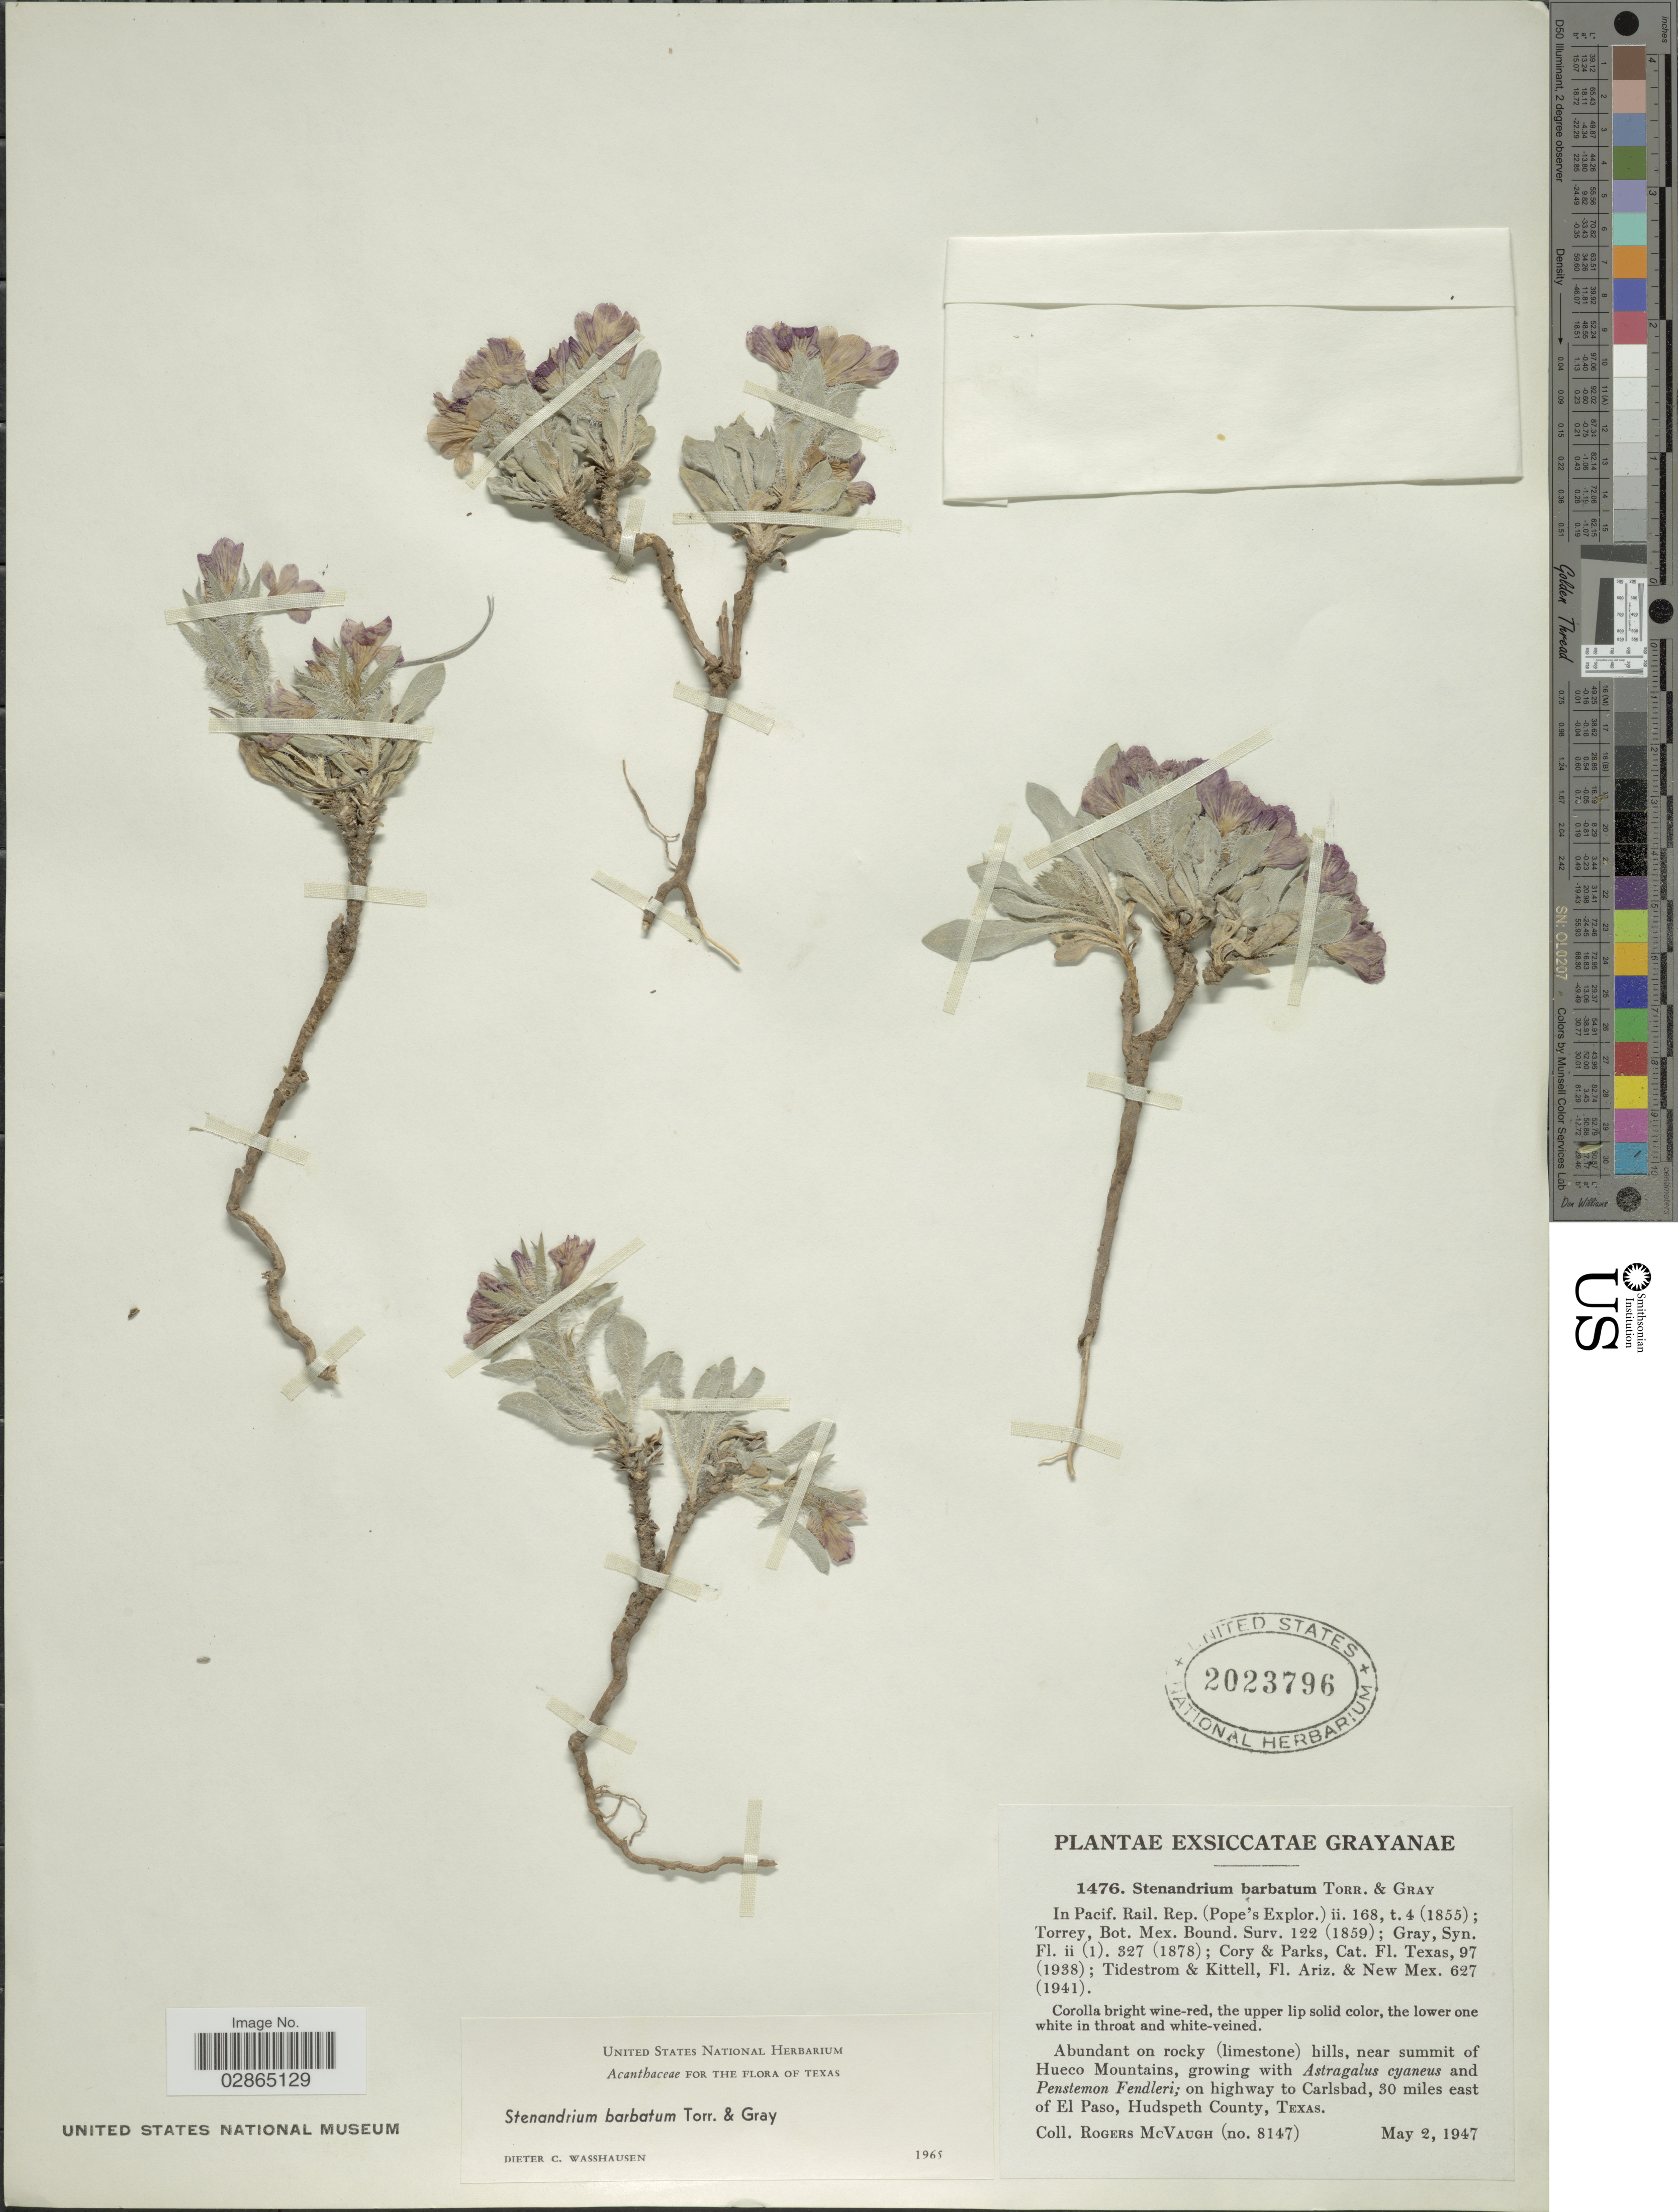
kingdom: Plantae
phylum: Tracheophyta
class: Magnoliopsida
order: Lamiales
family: Acanthaceae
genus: Stenandrium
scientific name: Stenandrium barbatum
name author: Torr. & A. Gray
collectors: R. McVaugh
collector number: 8147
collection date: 1947-05-02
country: United States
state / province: Texas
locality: Near summit of Hueco Mountains; on highway to Carlsbad, 30 miles east of El Paso, Hudspeth County.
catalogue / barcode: US 2023796